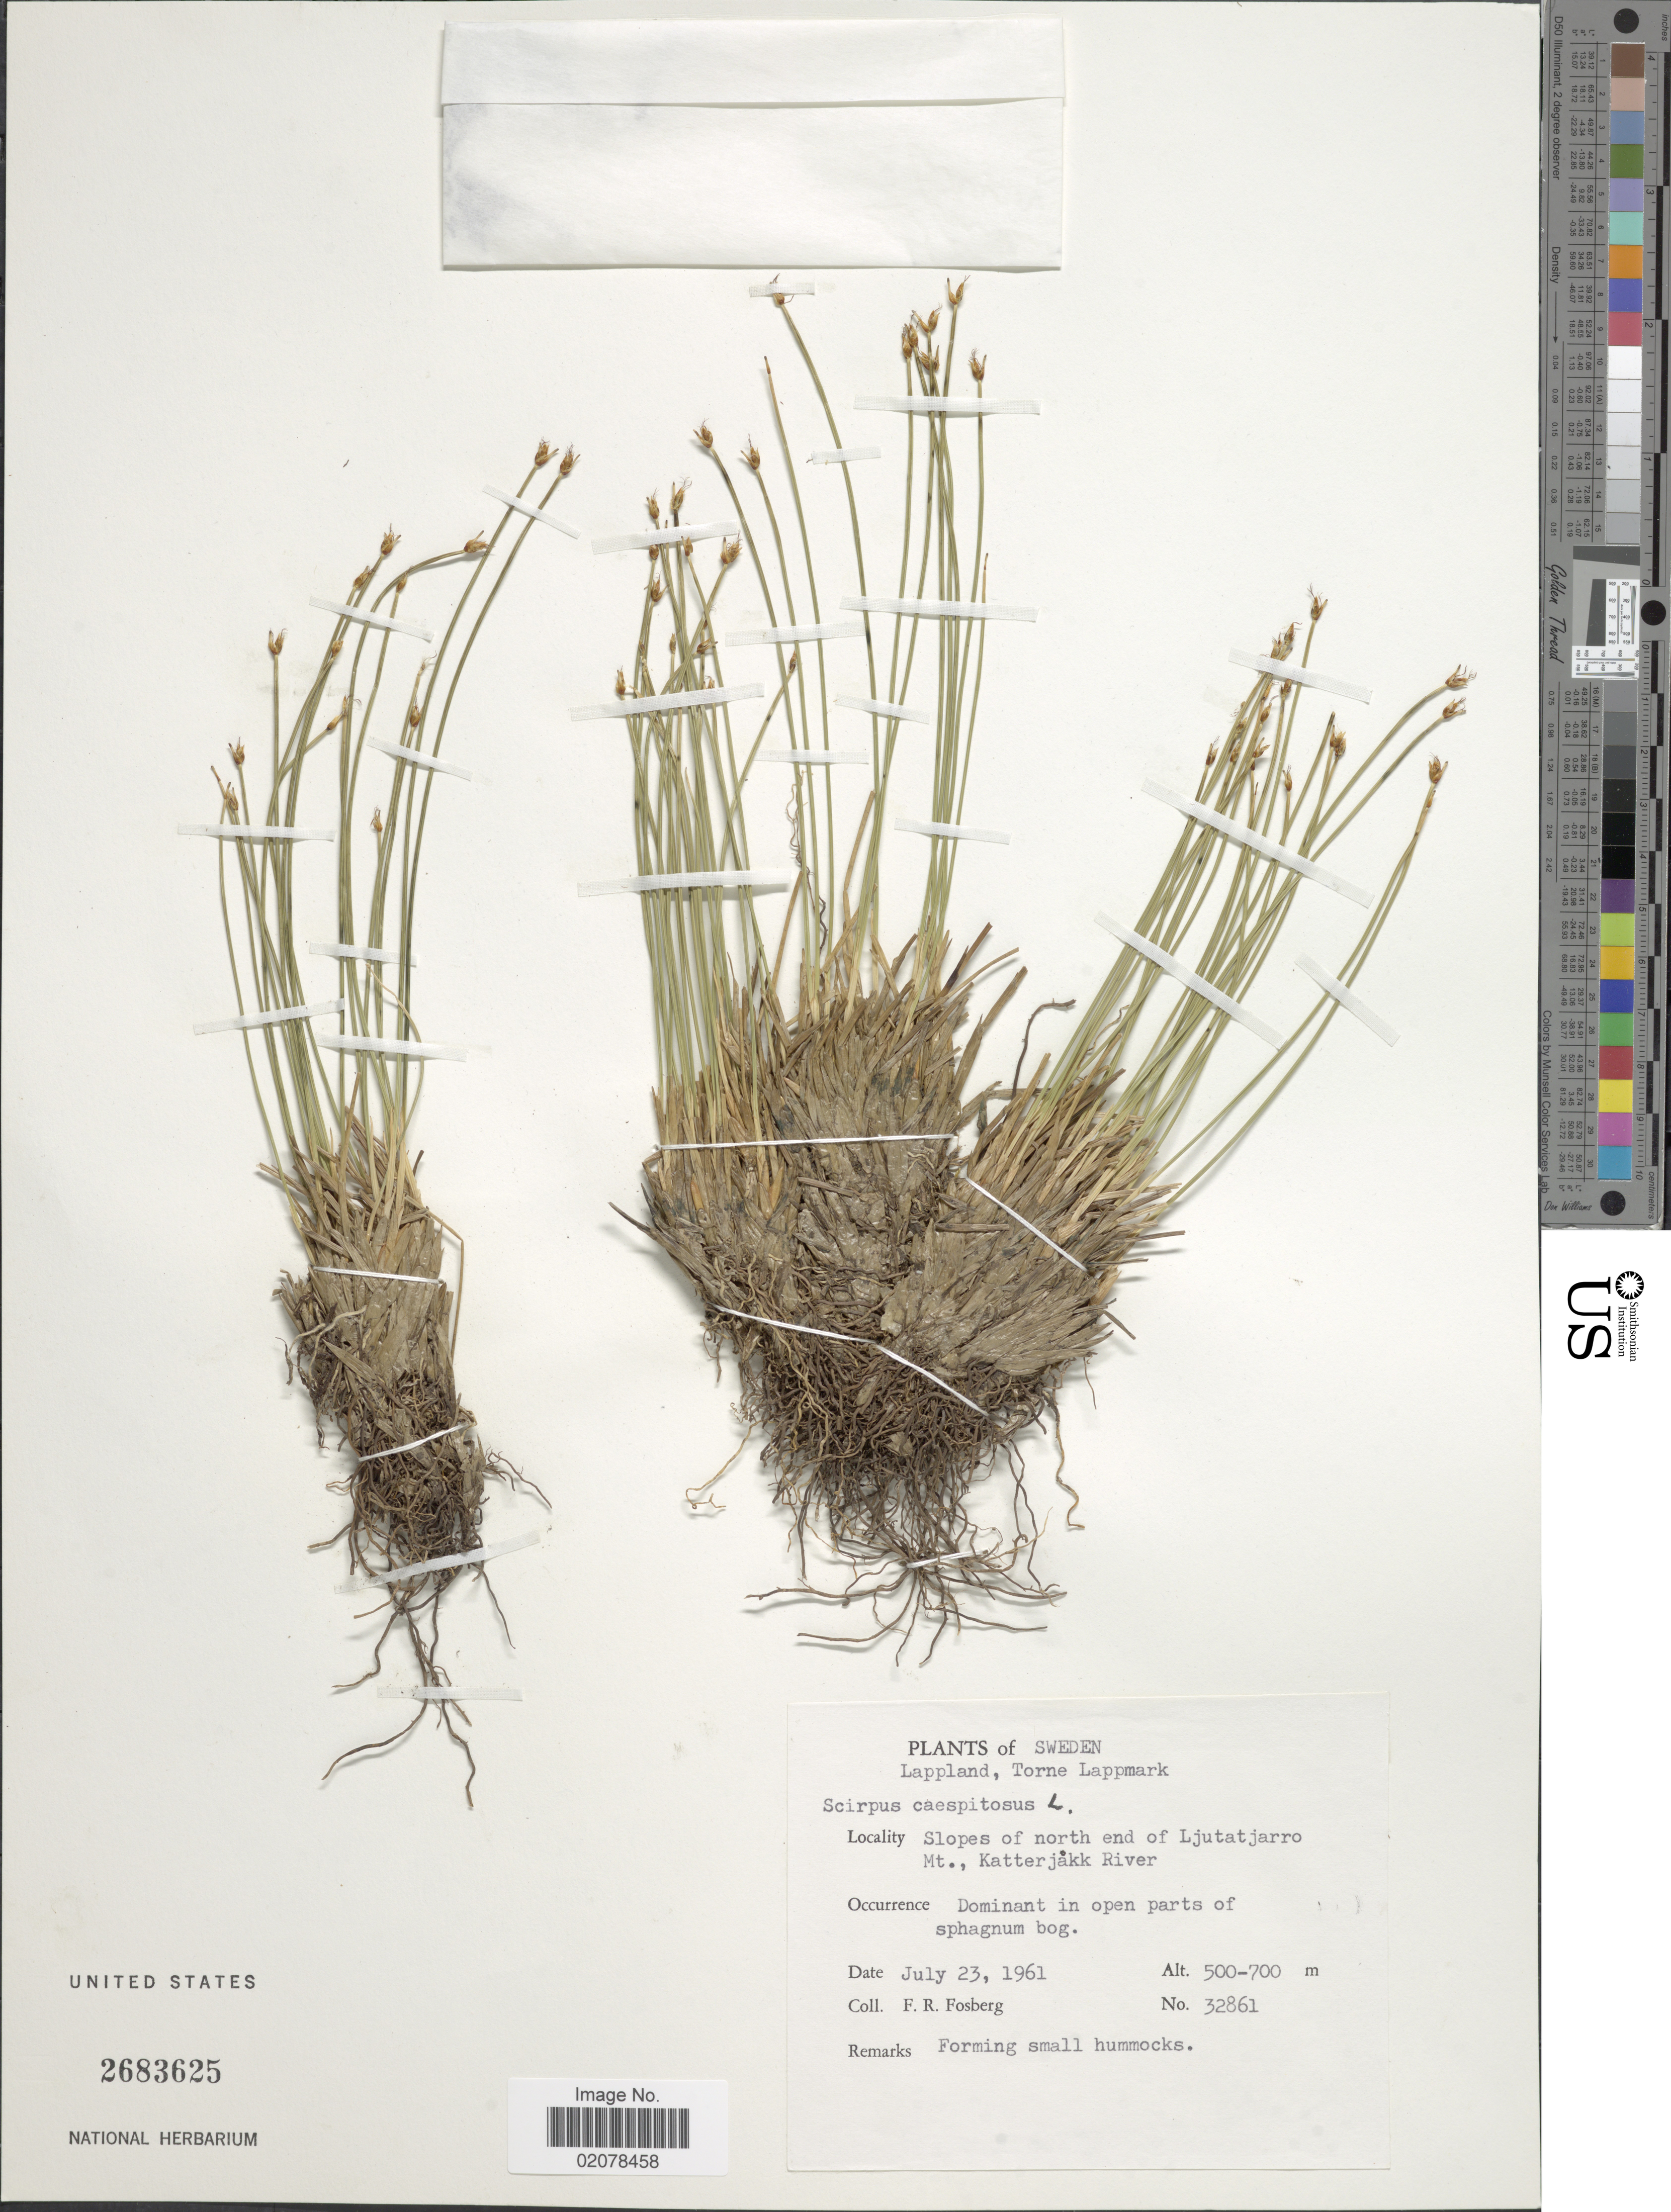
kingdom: Plantae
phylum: Tracheophyta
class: Liliopsida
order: Poales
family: Cyperaceae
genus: Trichophorum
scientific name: Trichophorum cespitosum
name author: (L.) Hartm.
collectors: F. R. Fosberg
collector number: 32861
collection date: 1961-07-23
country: Finland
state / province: Lappi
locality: Torne Lappland, slopes of north end of Ljutatjarro Mt., Katterjakk River, dominant in open parts of spagnum bog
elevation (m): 500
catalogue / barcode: US 2683625